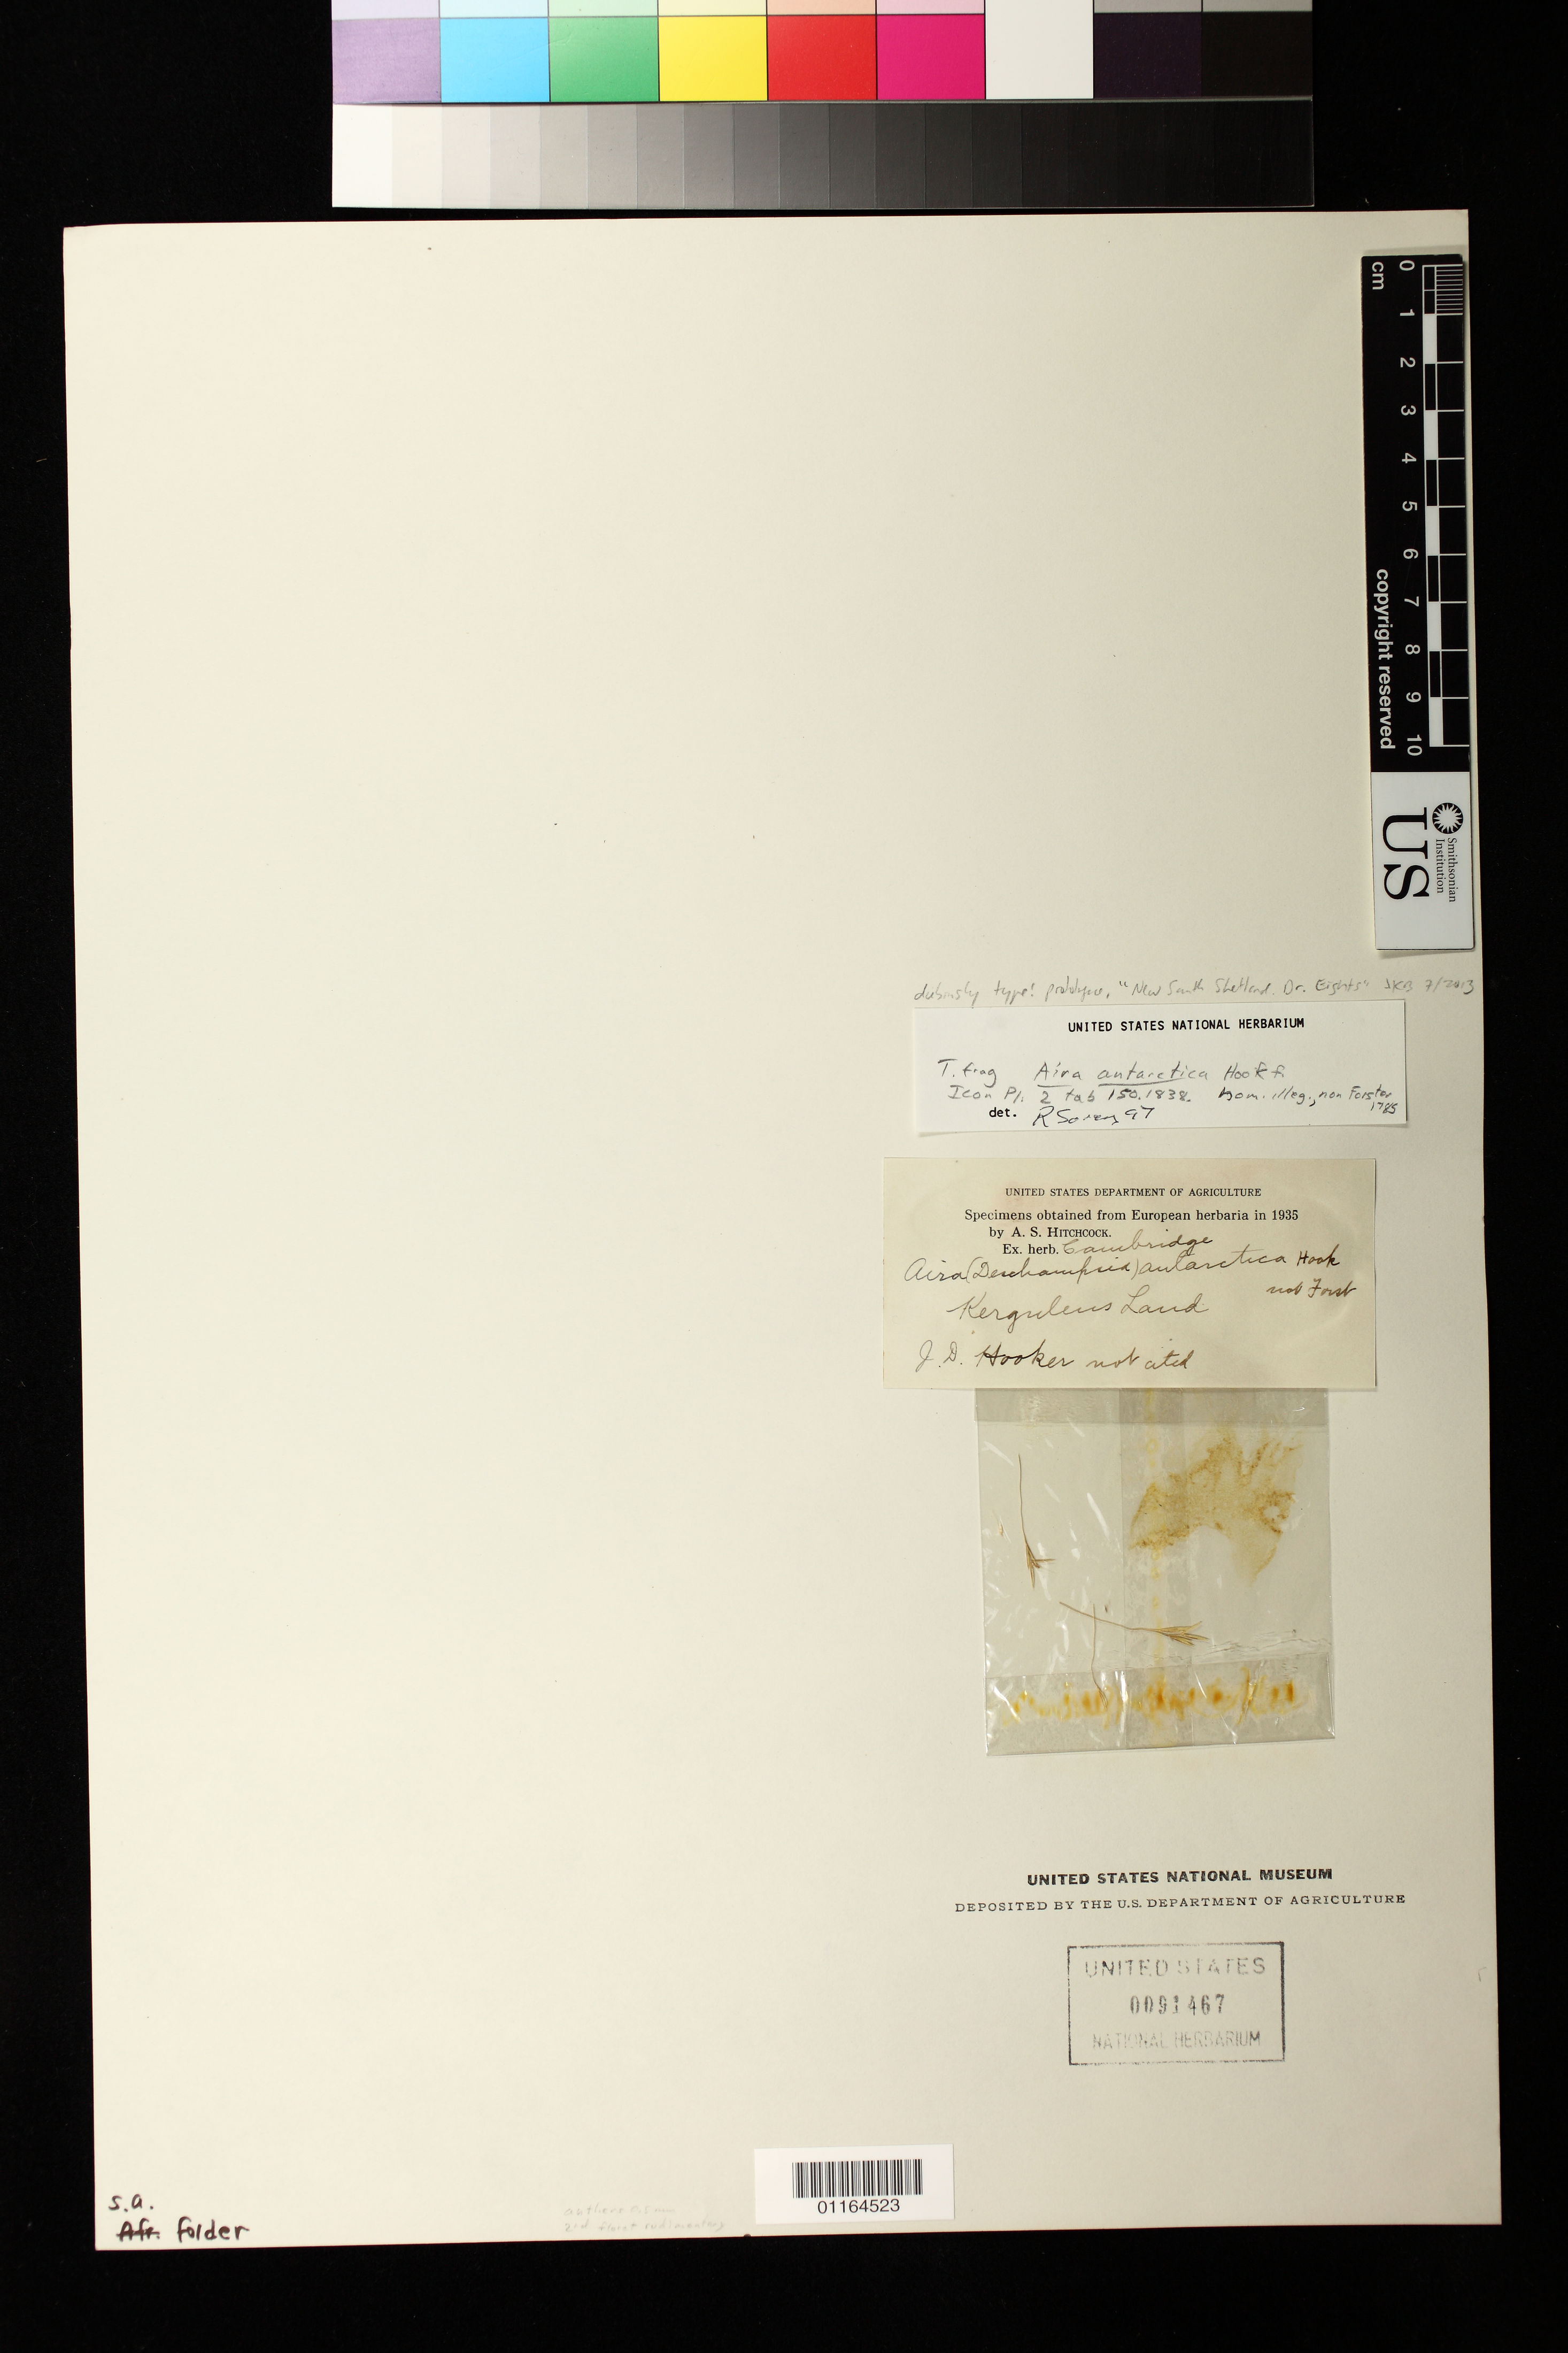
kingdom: Plantae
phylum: Tracheophyta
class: Liliopsida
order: Poales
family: Poaceae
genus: Aira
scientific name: Aira antarctica Hook. f., nom. illeg.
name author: Hook. f.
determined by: Soreng, Robert J., Research Associate (BOT), Smithsonian Institution - National Museum of Natural History (UNITED STATES)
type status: Possible Type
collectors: J. D. Hooker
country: French Southern Territories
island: Kerguelen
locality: Kergulen's Land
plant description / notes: Fragmentary material of specimen ex herb. Cambridge. Annotated "T. frag." by R. Soreng (1997); possibly original material but dubiously a type; apparently a Hooker collection from Kergulens Land, whereas protologue cites "New South Shetland. Dr. Eights".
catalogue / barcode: US 91467